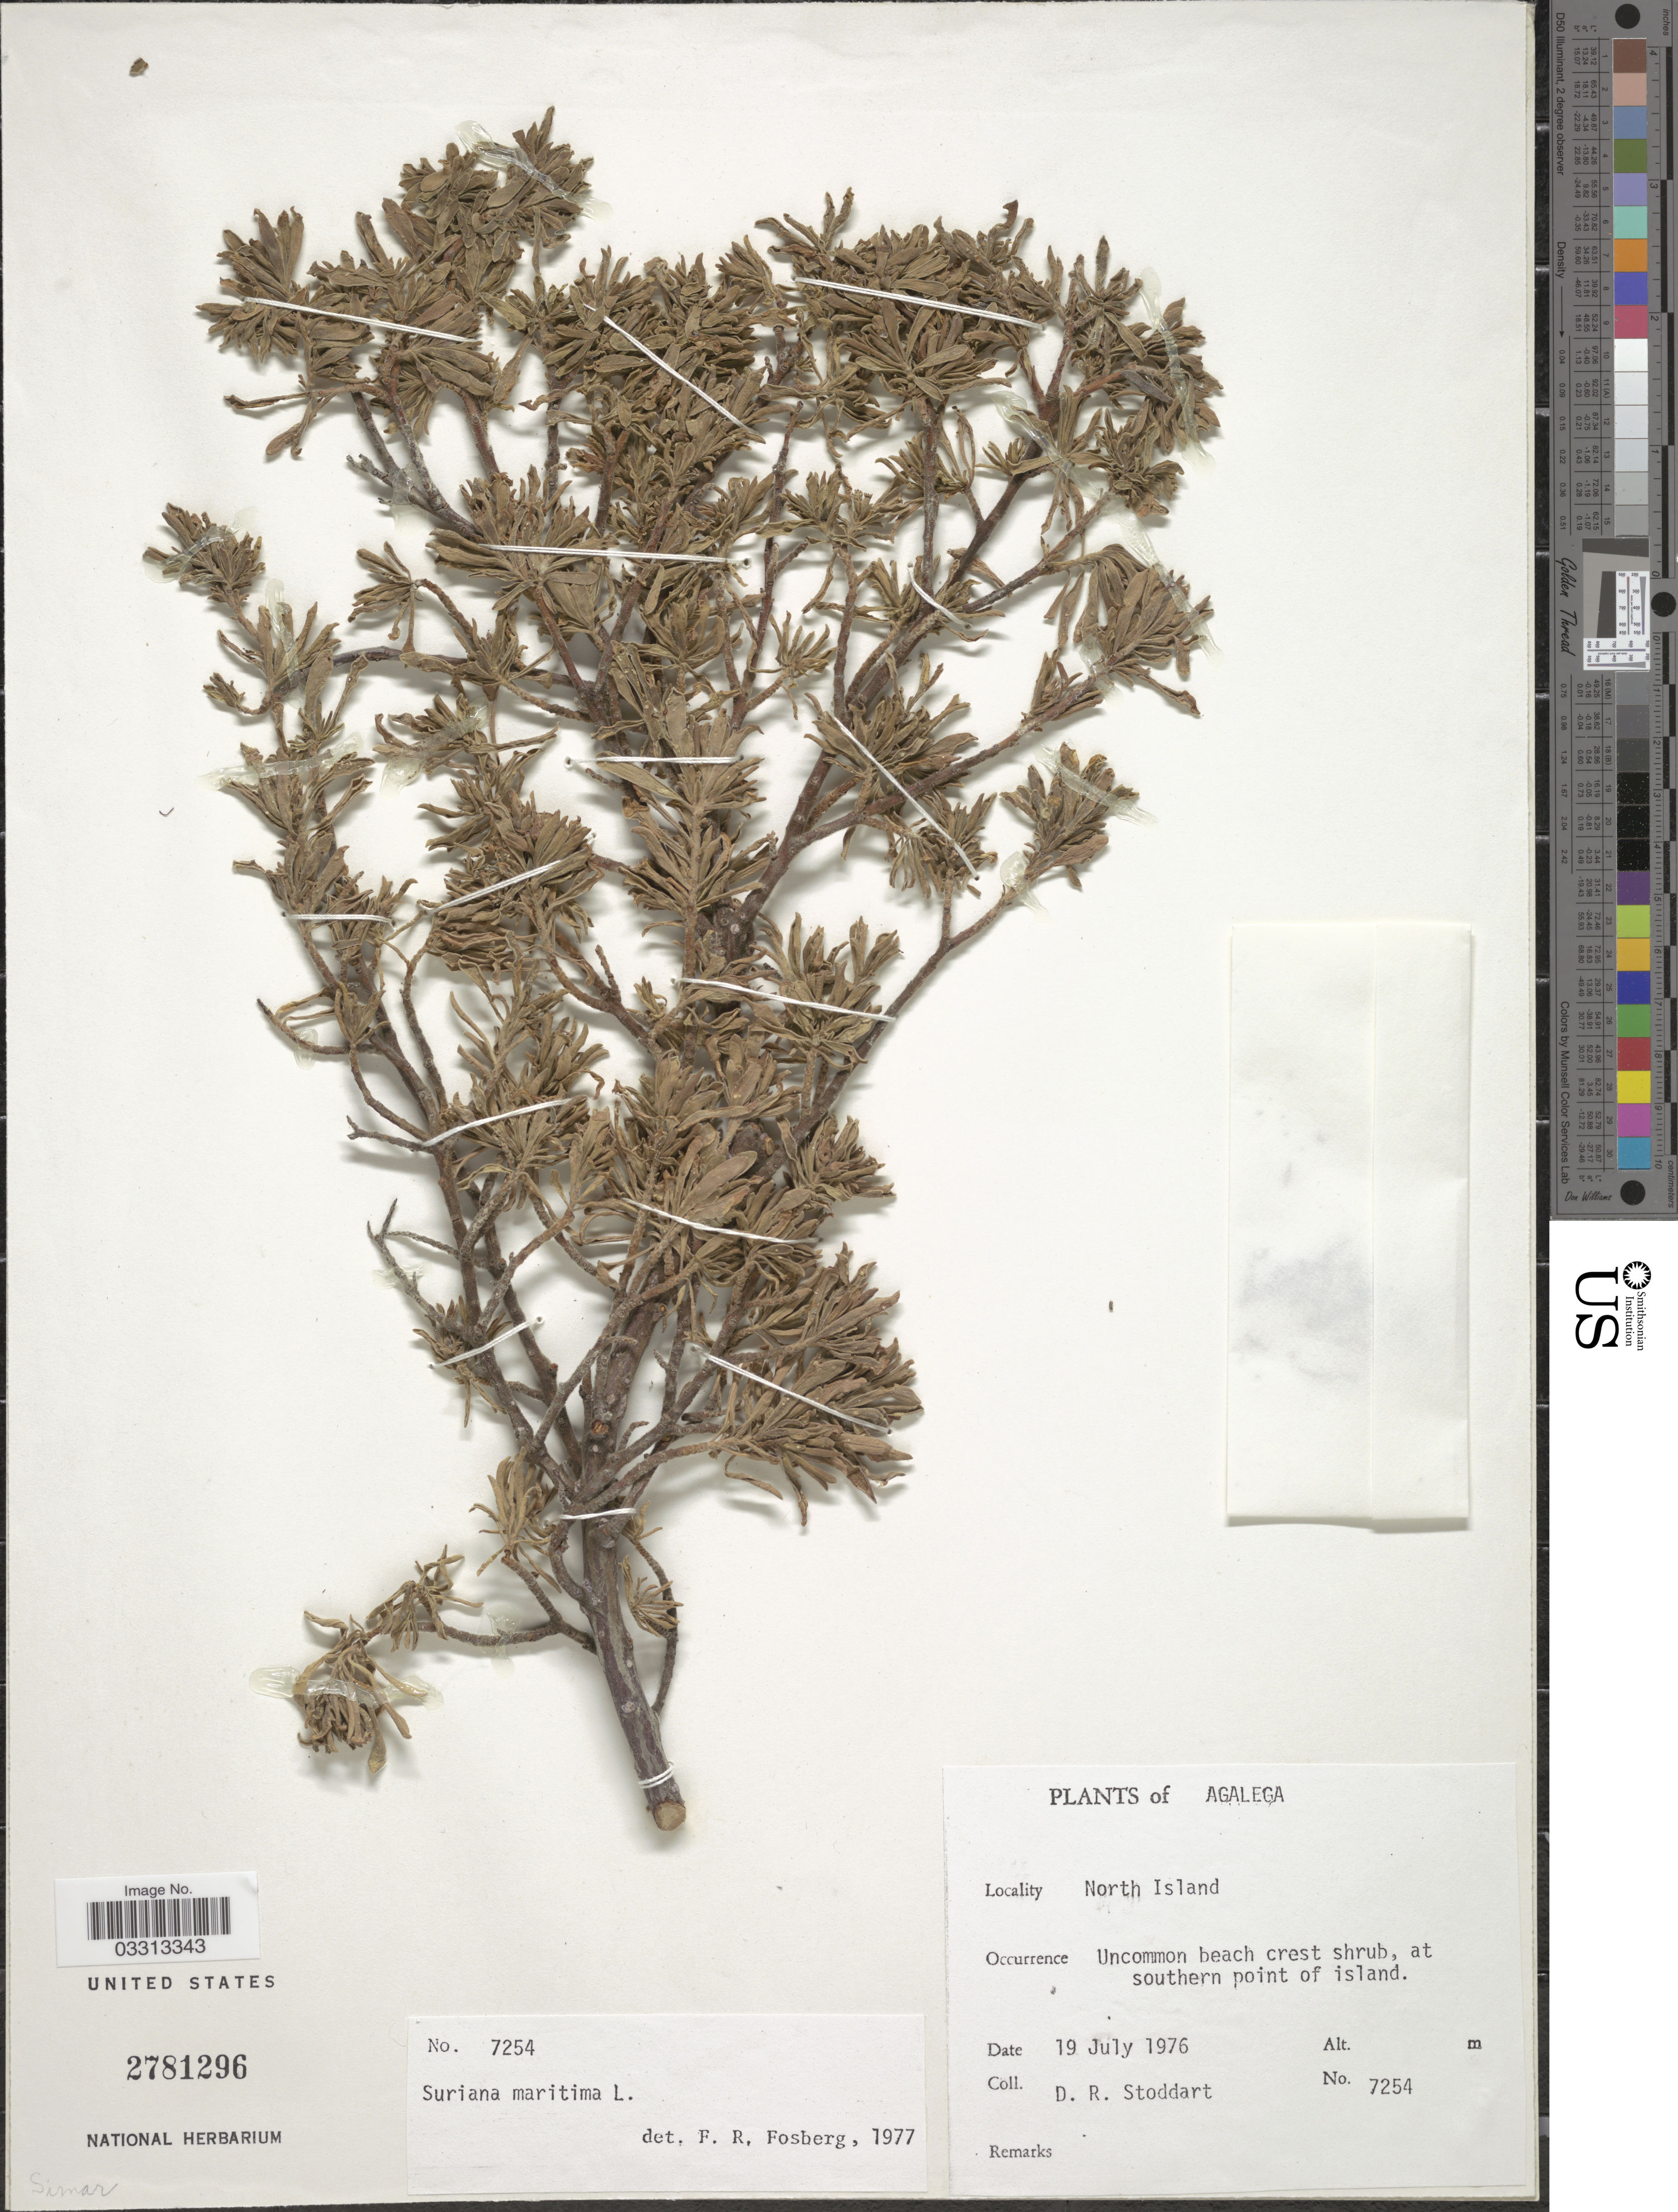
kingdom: Plantae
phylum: Tracheophyta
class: Magnoliopsida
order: Fabales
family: Surianaceae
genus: Suriana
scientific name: Suriana maritima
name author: L.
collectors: D. R. Stoddart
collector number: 7254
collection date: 1976-07-19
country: Mauritius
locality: Agalega. North Island. Southern point of island.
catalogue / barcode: US 2781296